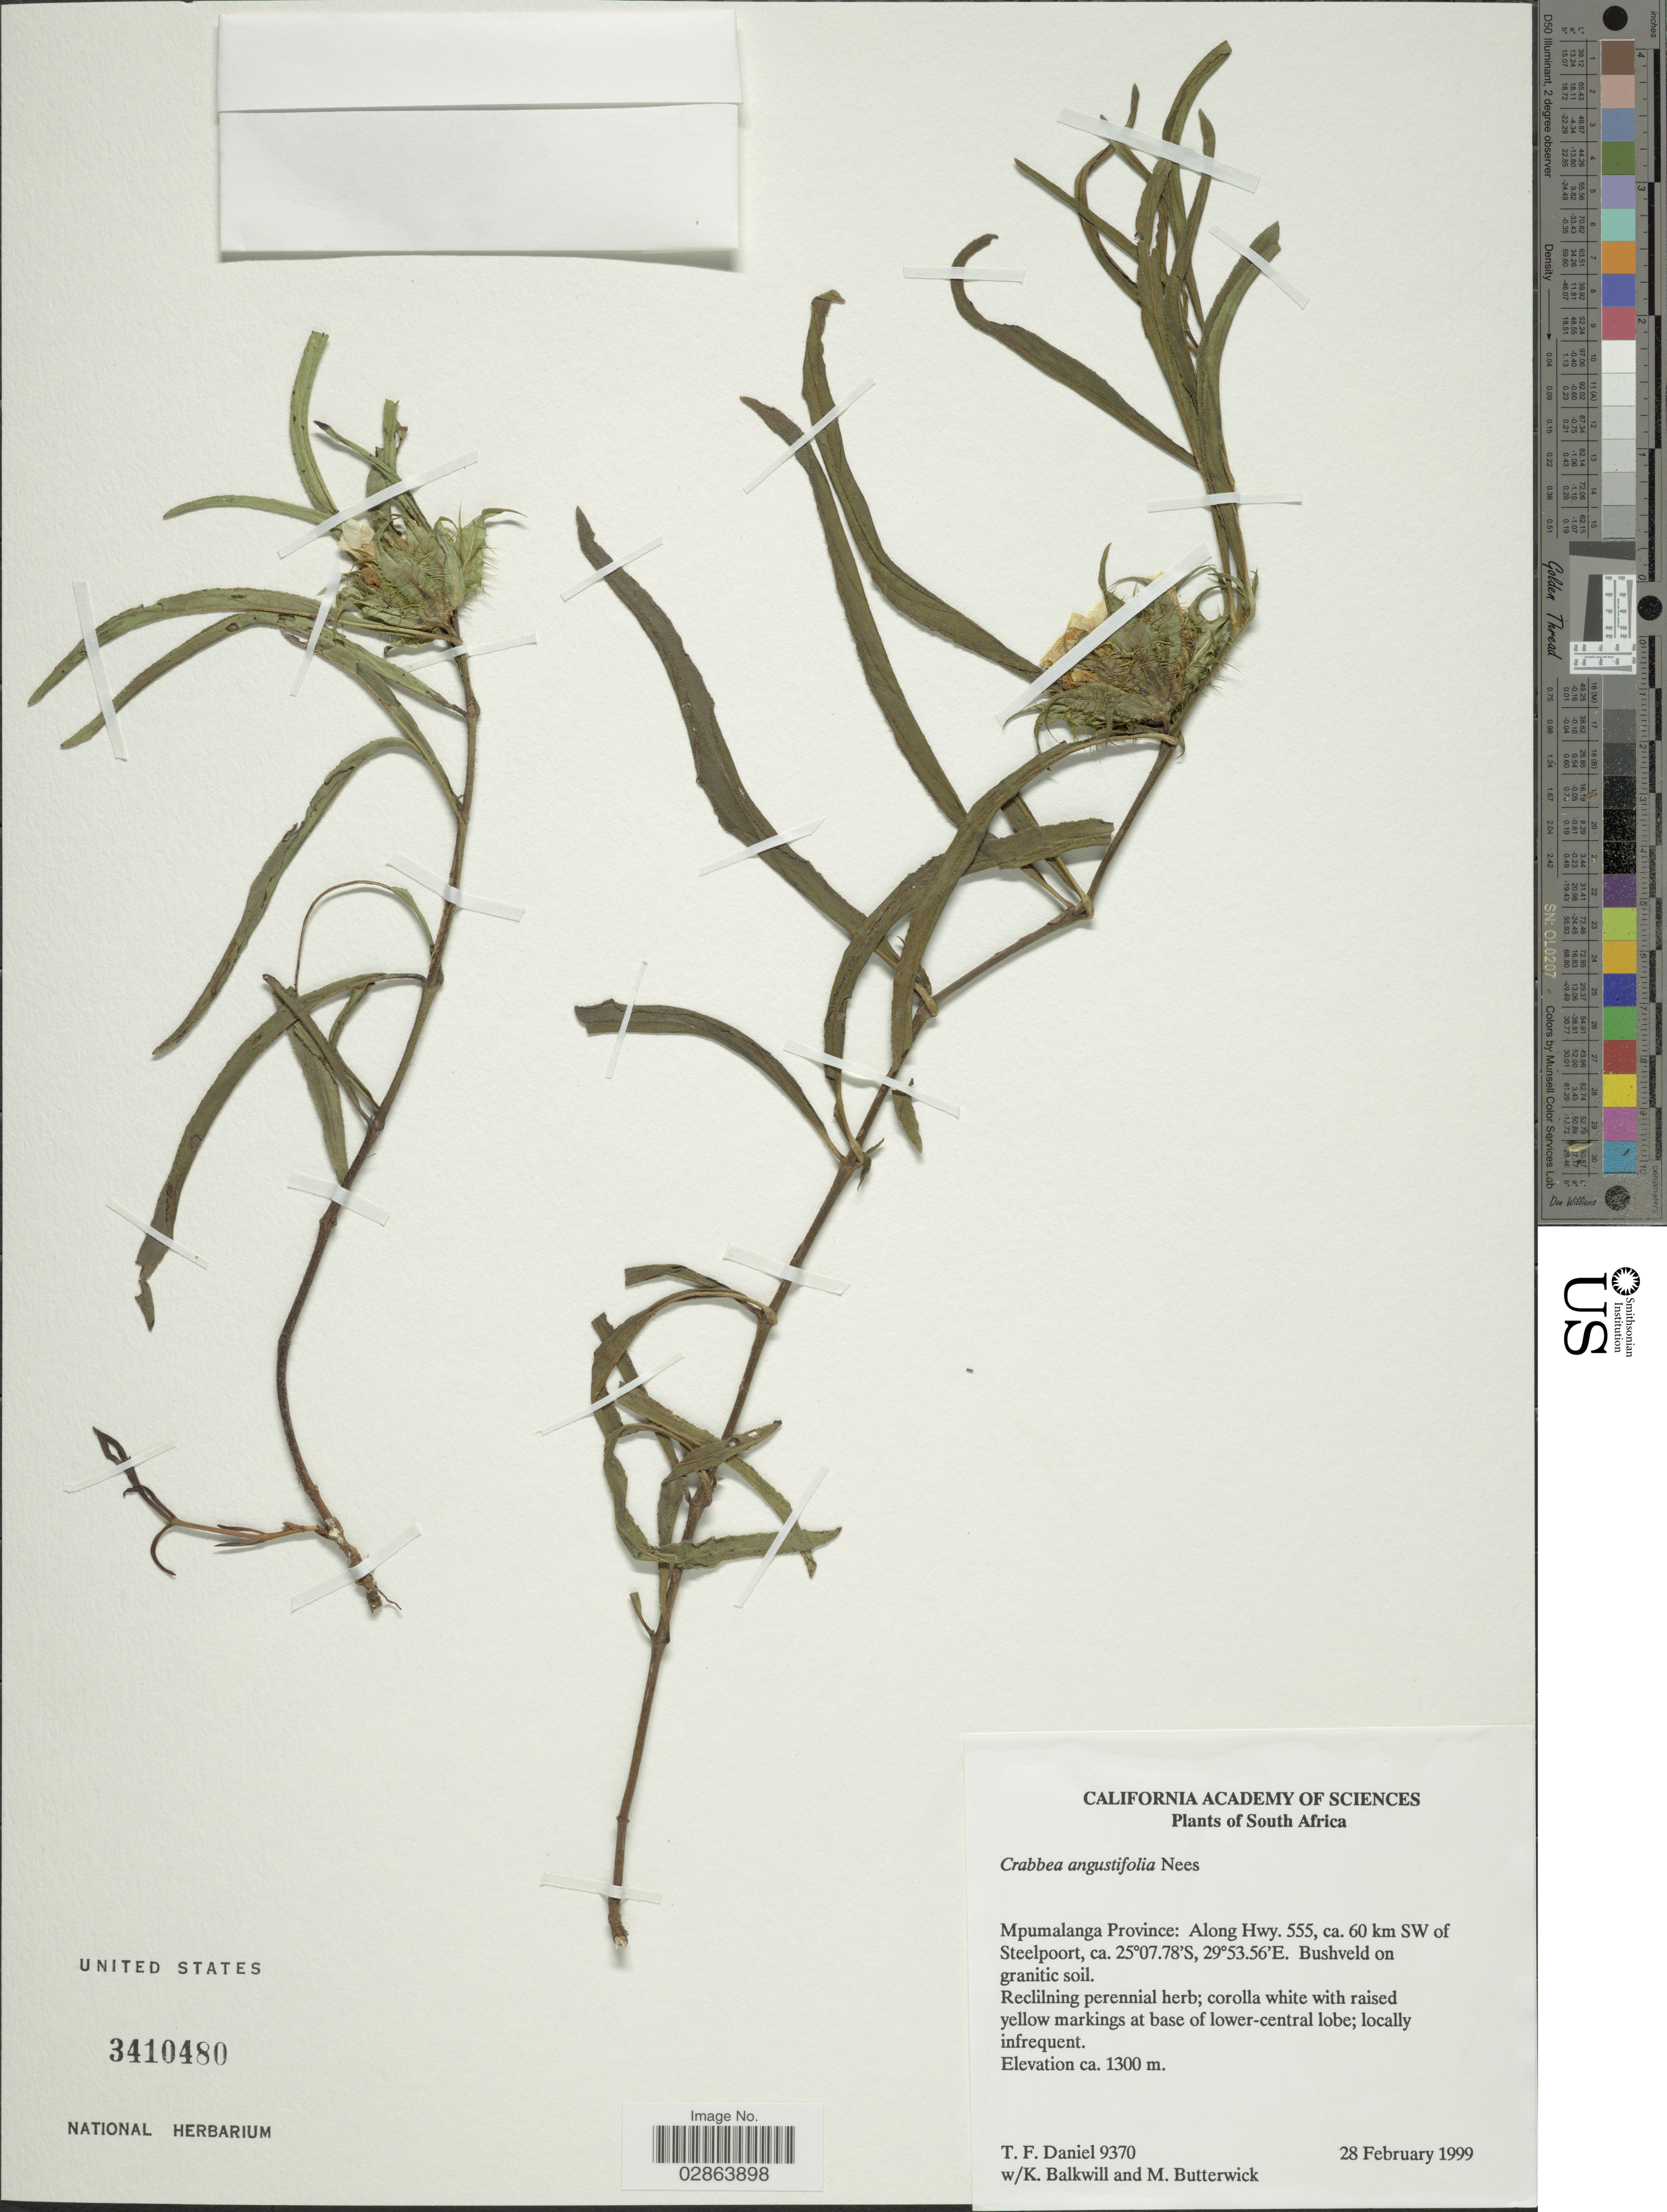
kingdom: Plantae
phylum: Tracheophyta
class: Magnoliopsida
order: Lamiales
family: Acanthaceae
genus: Crabbea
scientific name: Crabbea angustifolia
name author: Nees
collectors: T. F. Daniel, K. Balkwill & M. Butterwick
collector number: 9370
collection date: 1999-02-28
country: South Africa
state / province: Mpumalanga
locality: Along Hwy. 555, ca. 60 km SW of Steelpoort.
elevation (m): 1300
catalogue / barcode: US 3410480